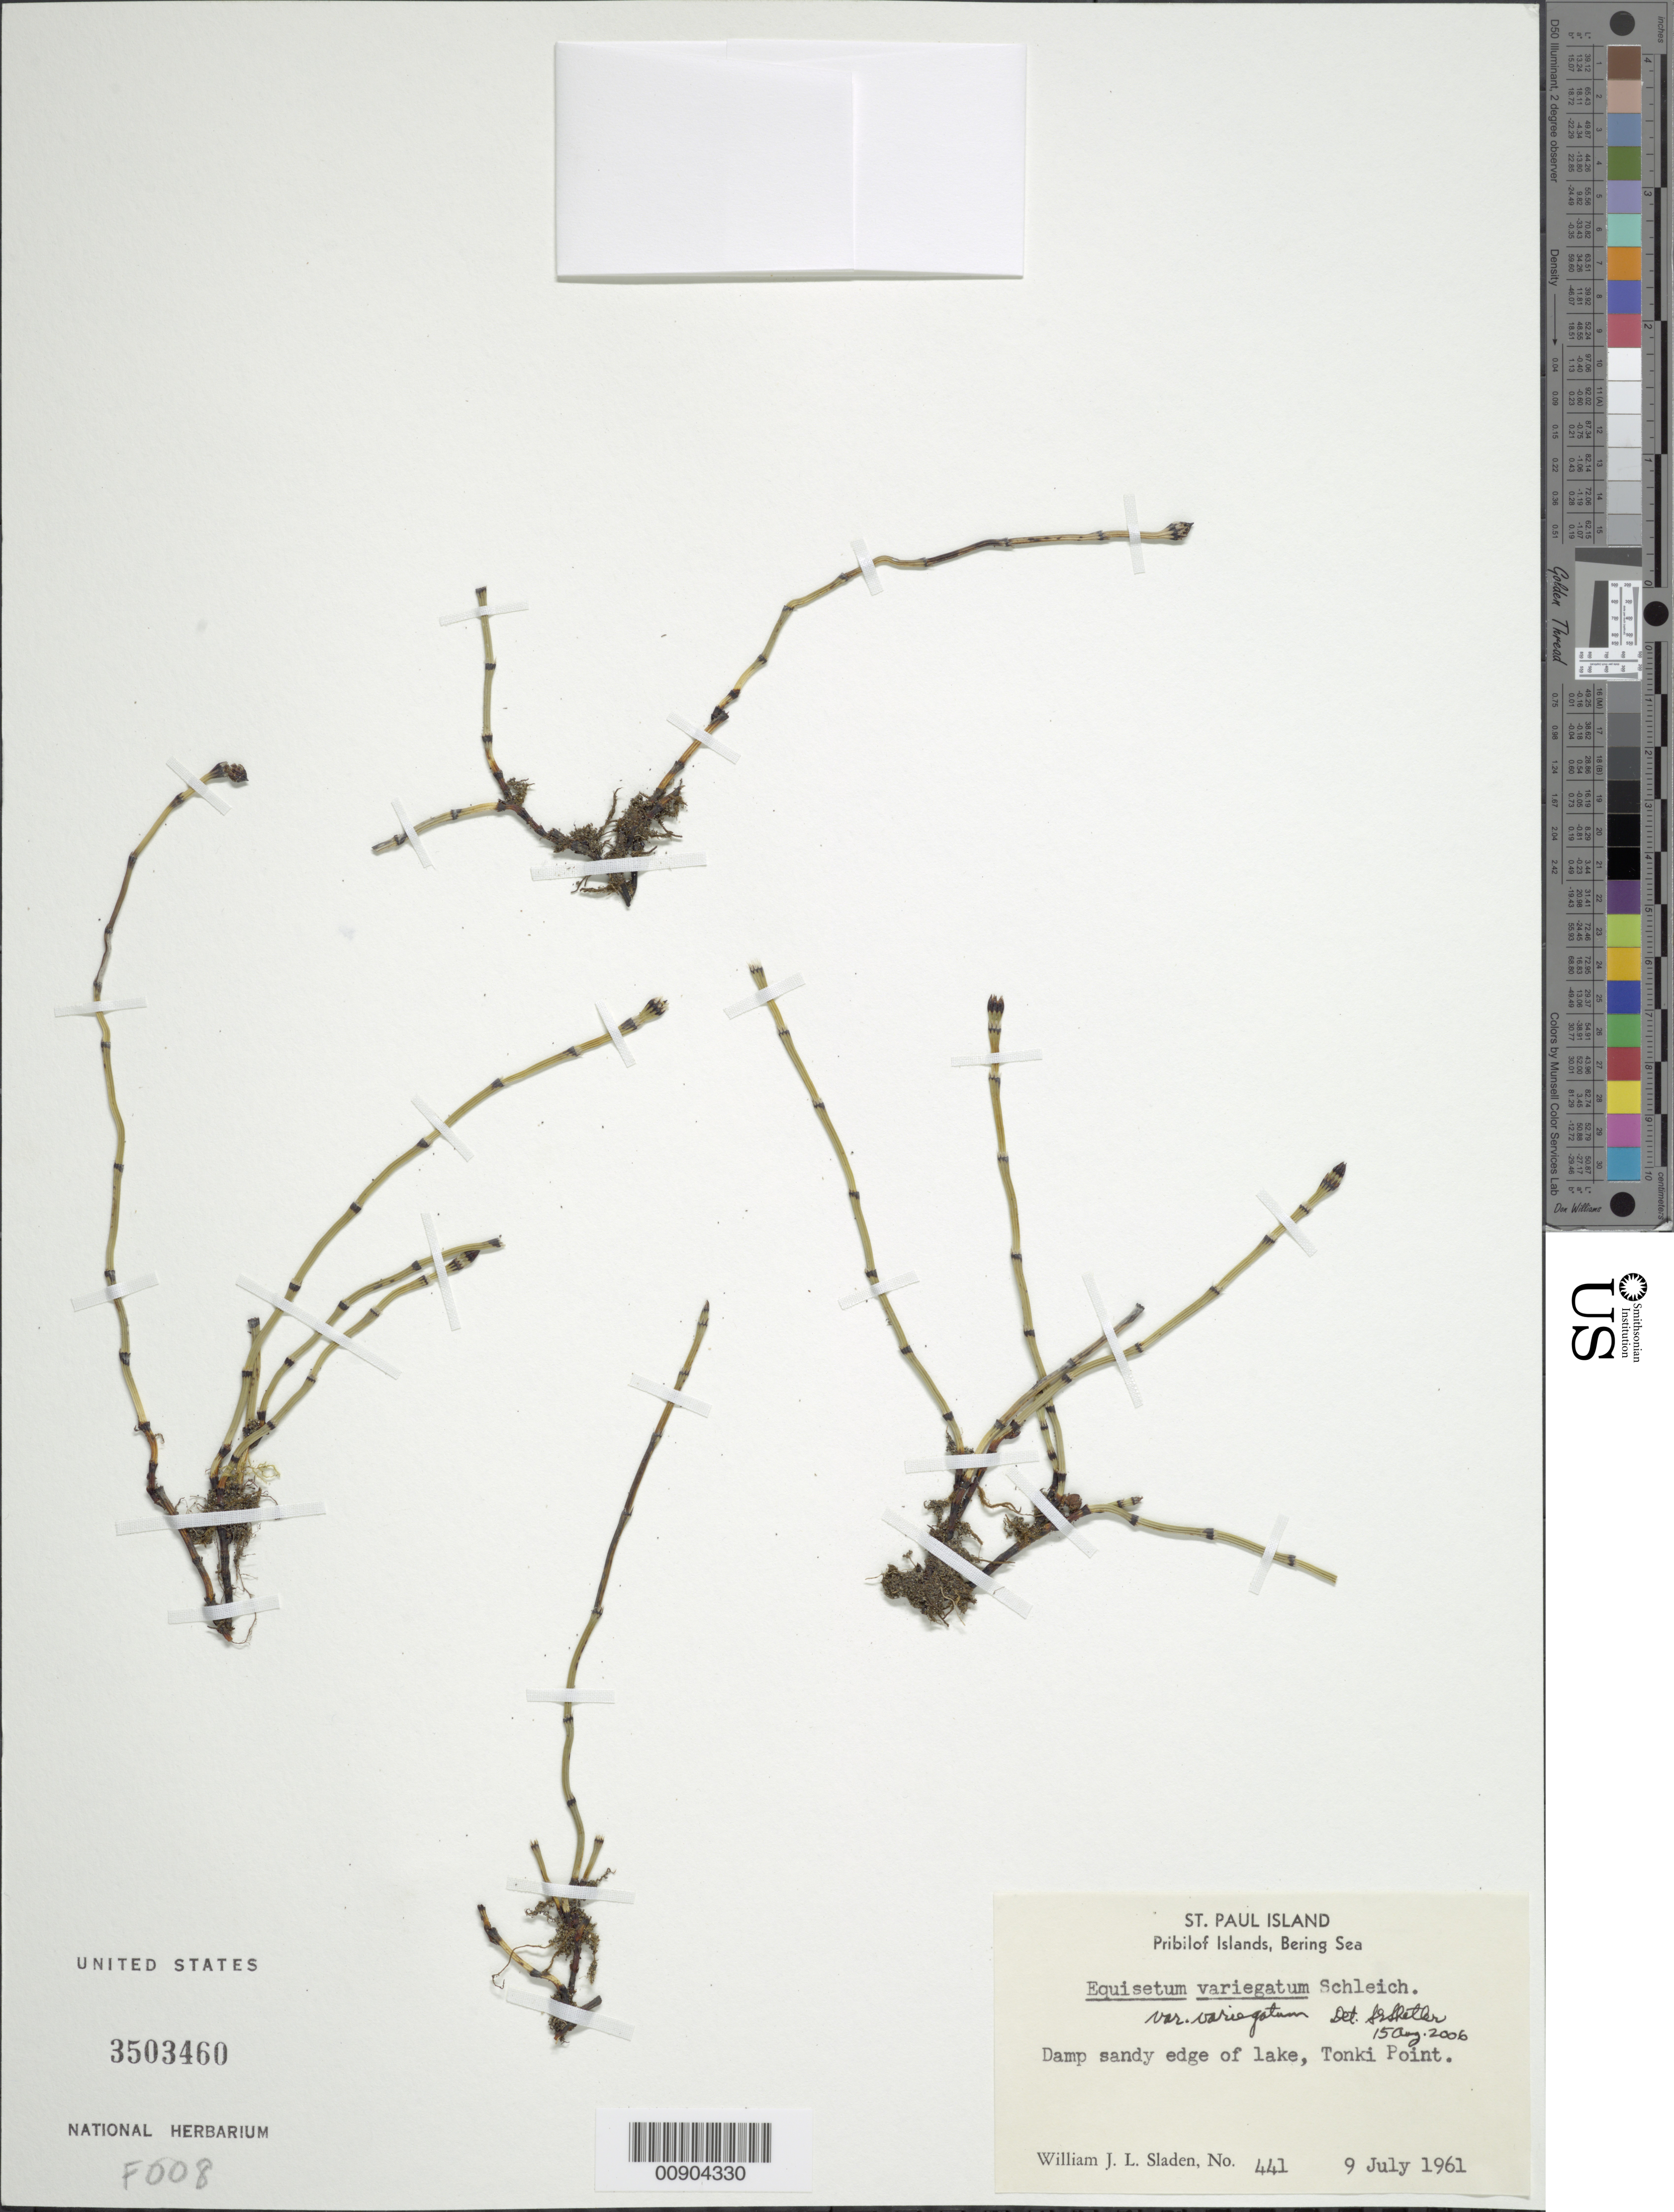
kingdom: Plantae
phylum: Tracheophyta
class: Polypodiopsida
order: Equisetales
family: Equisetaceae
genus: Equisetum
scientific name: Equisetum variegatum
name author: Schleich. ex F. Weber & D. Mohr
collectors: W. Sladen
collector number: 441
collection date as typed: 09 Jul 1961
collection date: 1961-07-09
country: United States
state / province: Alaska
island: St. Paul Island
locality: Tonki Point., Bering Sea, Pribilof Islands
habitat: Damp sandy edge of lake.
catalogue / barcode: US 3503460